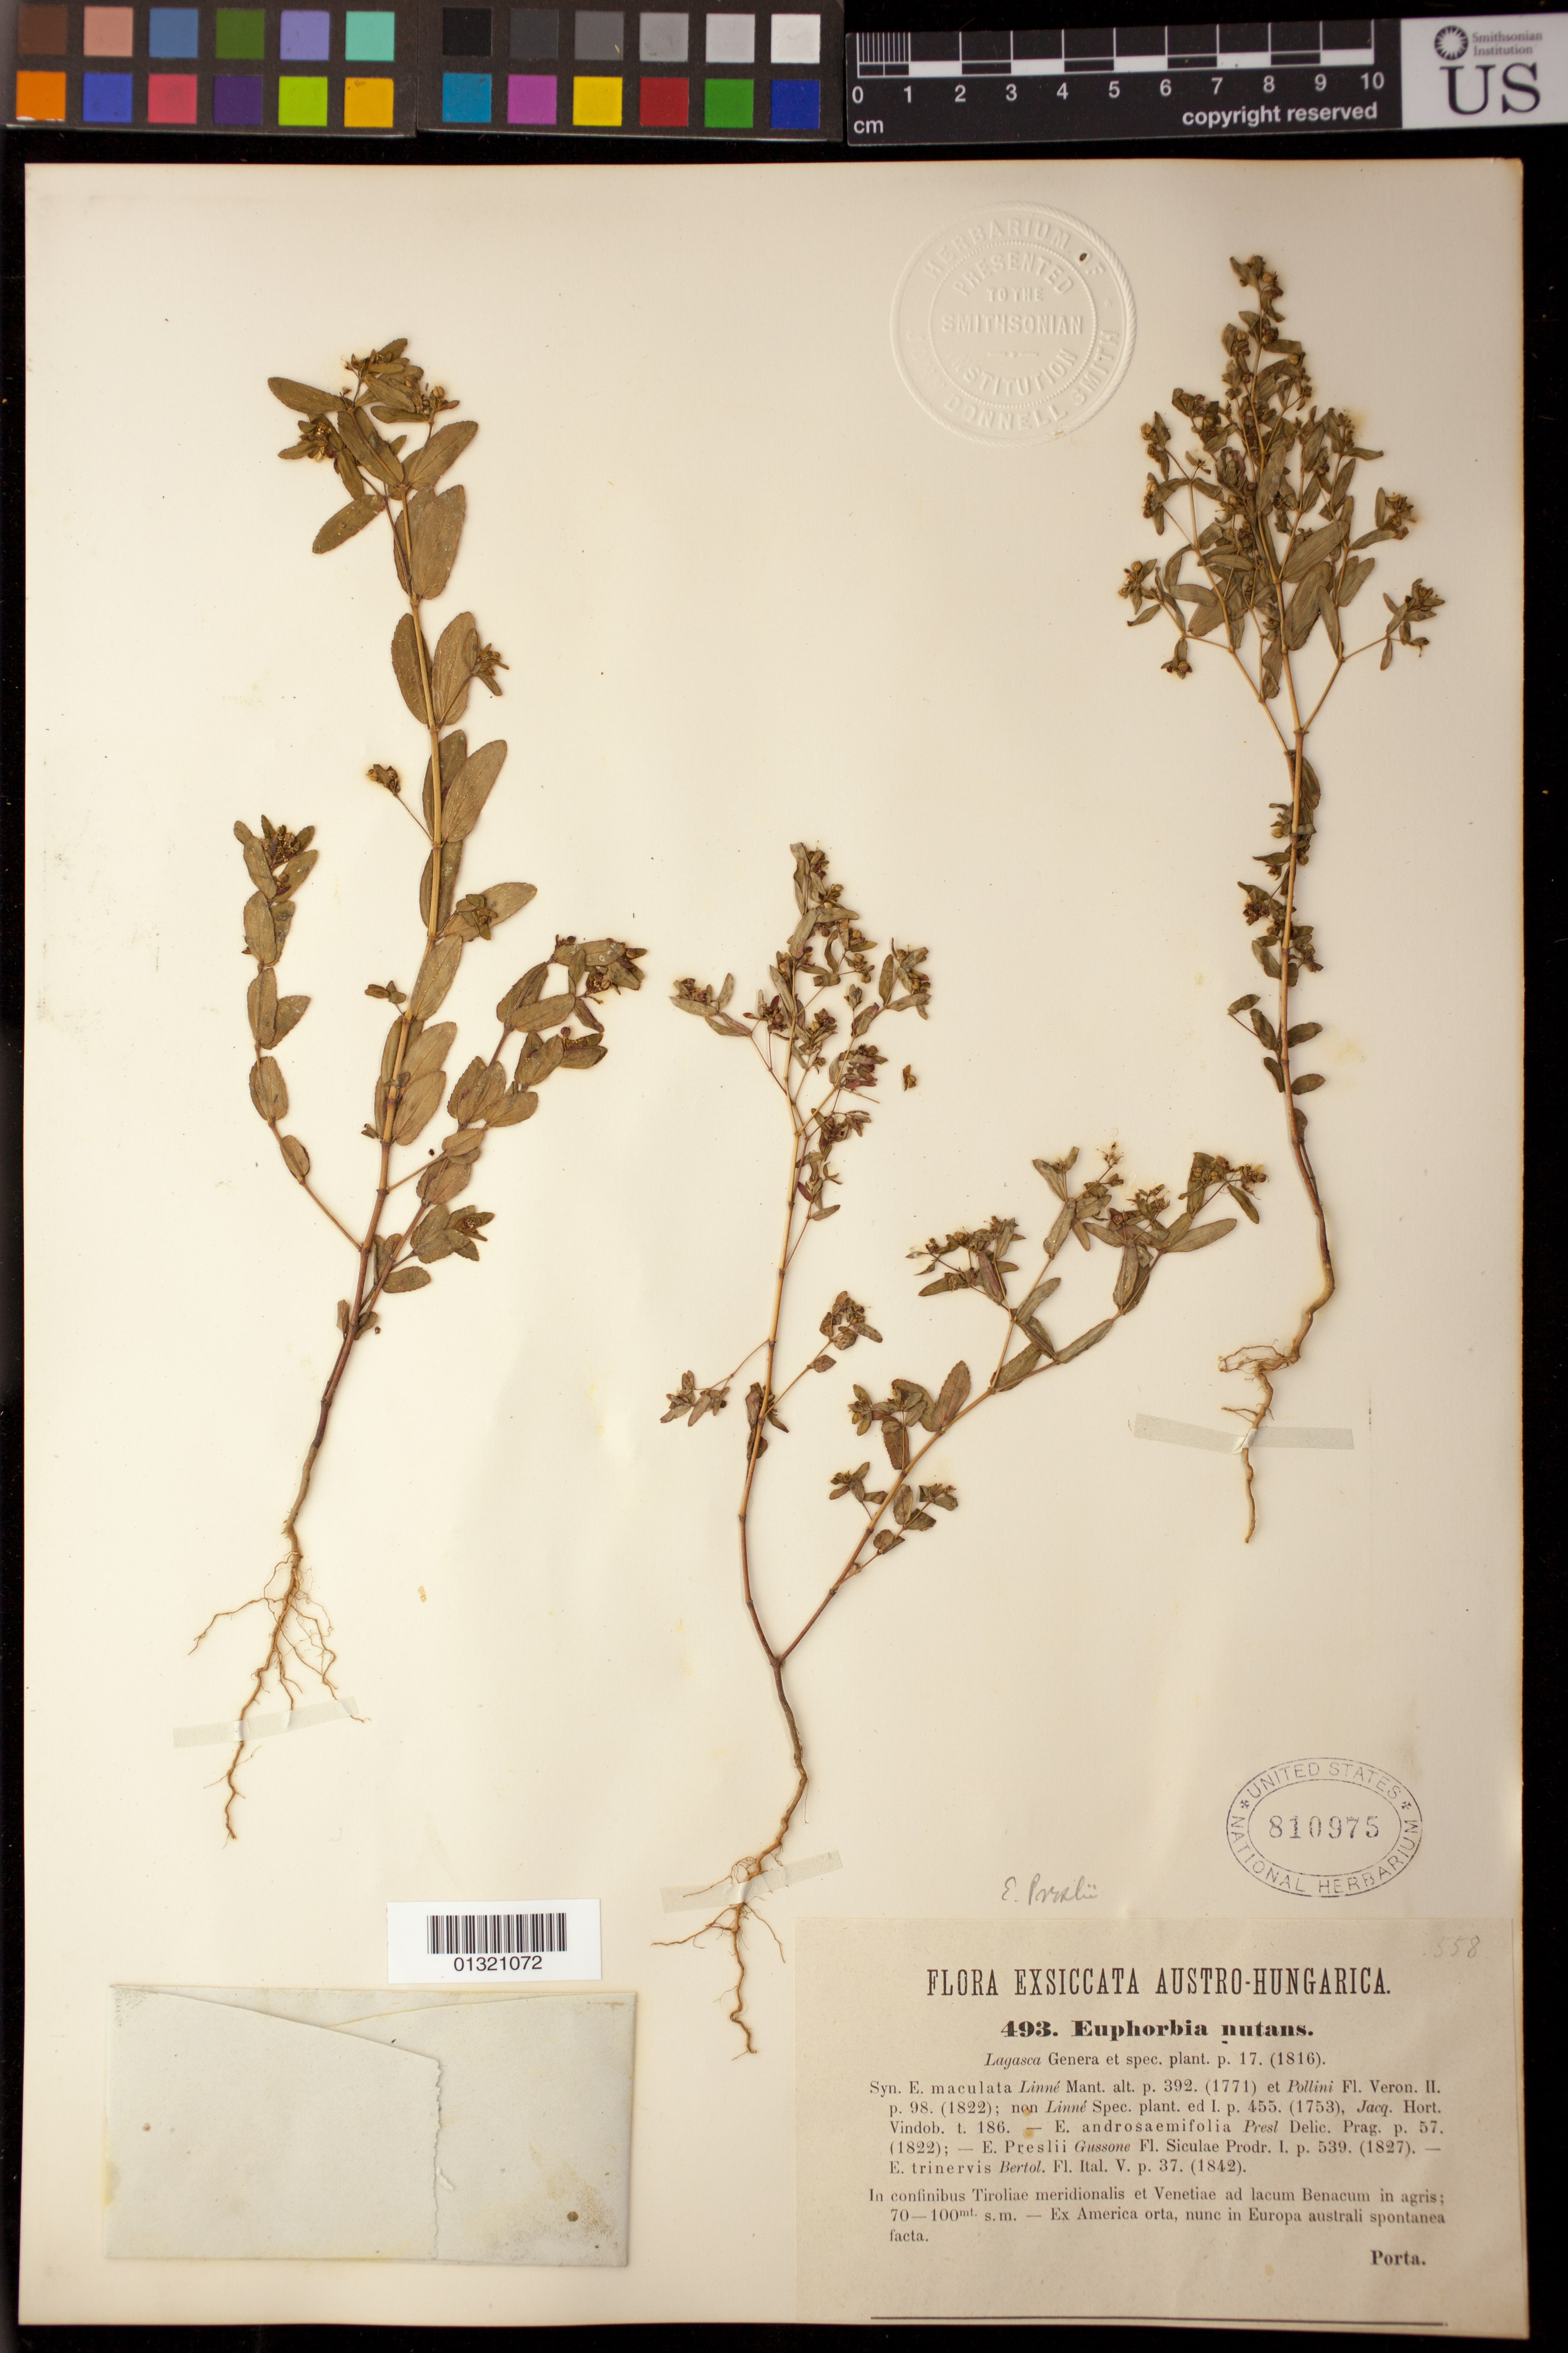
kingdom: Plantae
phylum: Tracheophyta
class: Magnoliopsida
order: Malpighiales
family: Euphorbiaceae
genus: Euphorbia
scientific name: Euphorbia nutans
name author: Lag.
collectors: P. Porta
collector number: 493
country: Italy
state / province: Trentino-Alto Adige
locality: In confinibus tiroliae meridionalis et venetiae ad lacum benacum in agris. Exsiccata Austro-Hungarica [The confines of the South, and came to the Lake of Garda, in the fields of Tiroliae. dry south-Hungarian]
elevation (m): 70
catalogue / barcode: US 810975